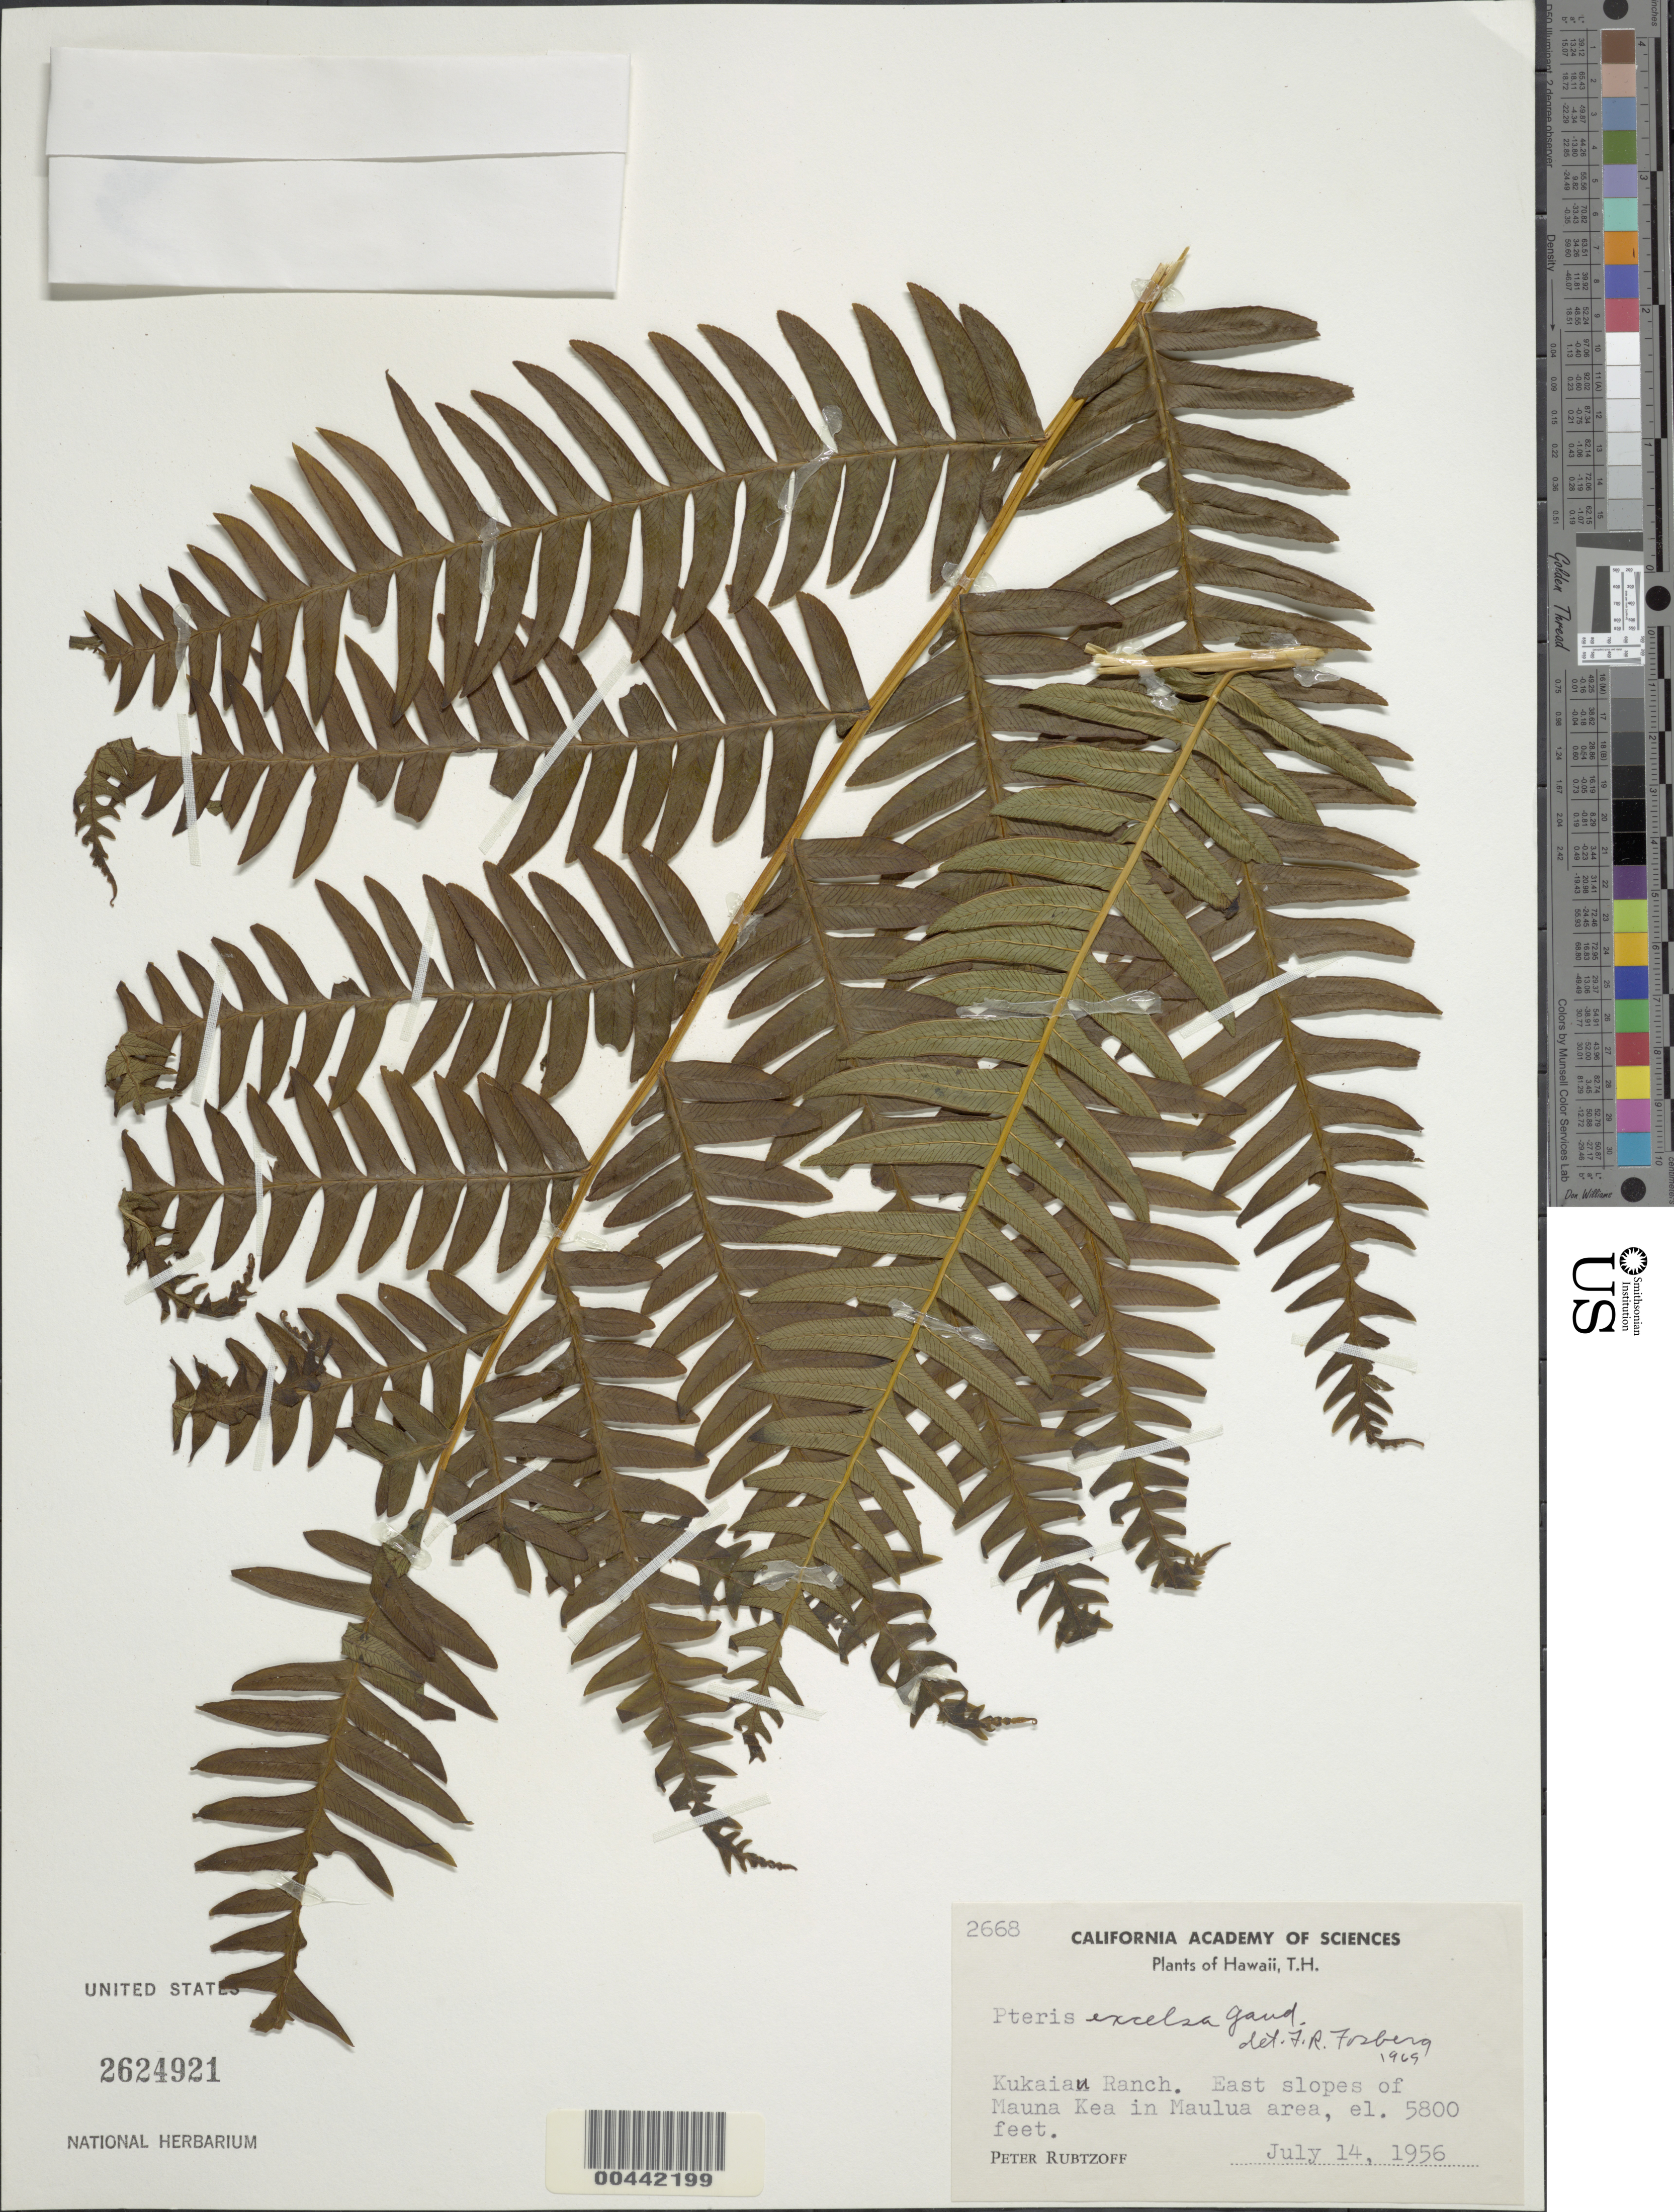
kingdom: Plantae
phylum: Tracheophyta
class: Polypodiopsida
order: Polypodiales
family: Pteridaceae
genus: Pteris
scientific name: Pteris terminalis var. terminalis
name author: Wall.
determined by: Wagner, W. L., (BOT), Smithsonian Institution - National Museum of Natural History (UNITED STATES)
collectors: P. Rubtzoff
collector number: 2668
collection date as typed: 14 Jul 1956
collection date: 1956-07-14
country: United States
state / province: Hawaii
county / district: Hawaii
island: Hawaii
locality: Kukaiau Ranch, E slopes of Mauna Kea in Maulua area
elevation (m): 1768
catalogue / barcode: US 2624921